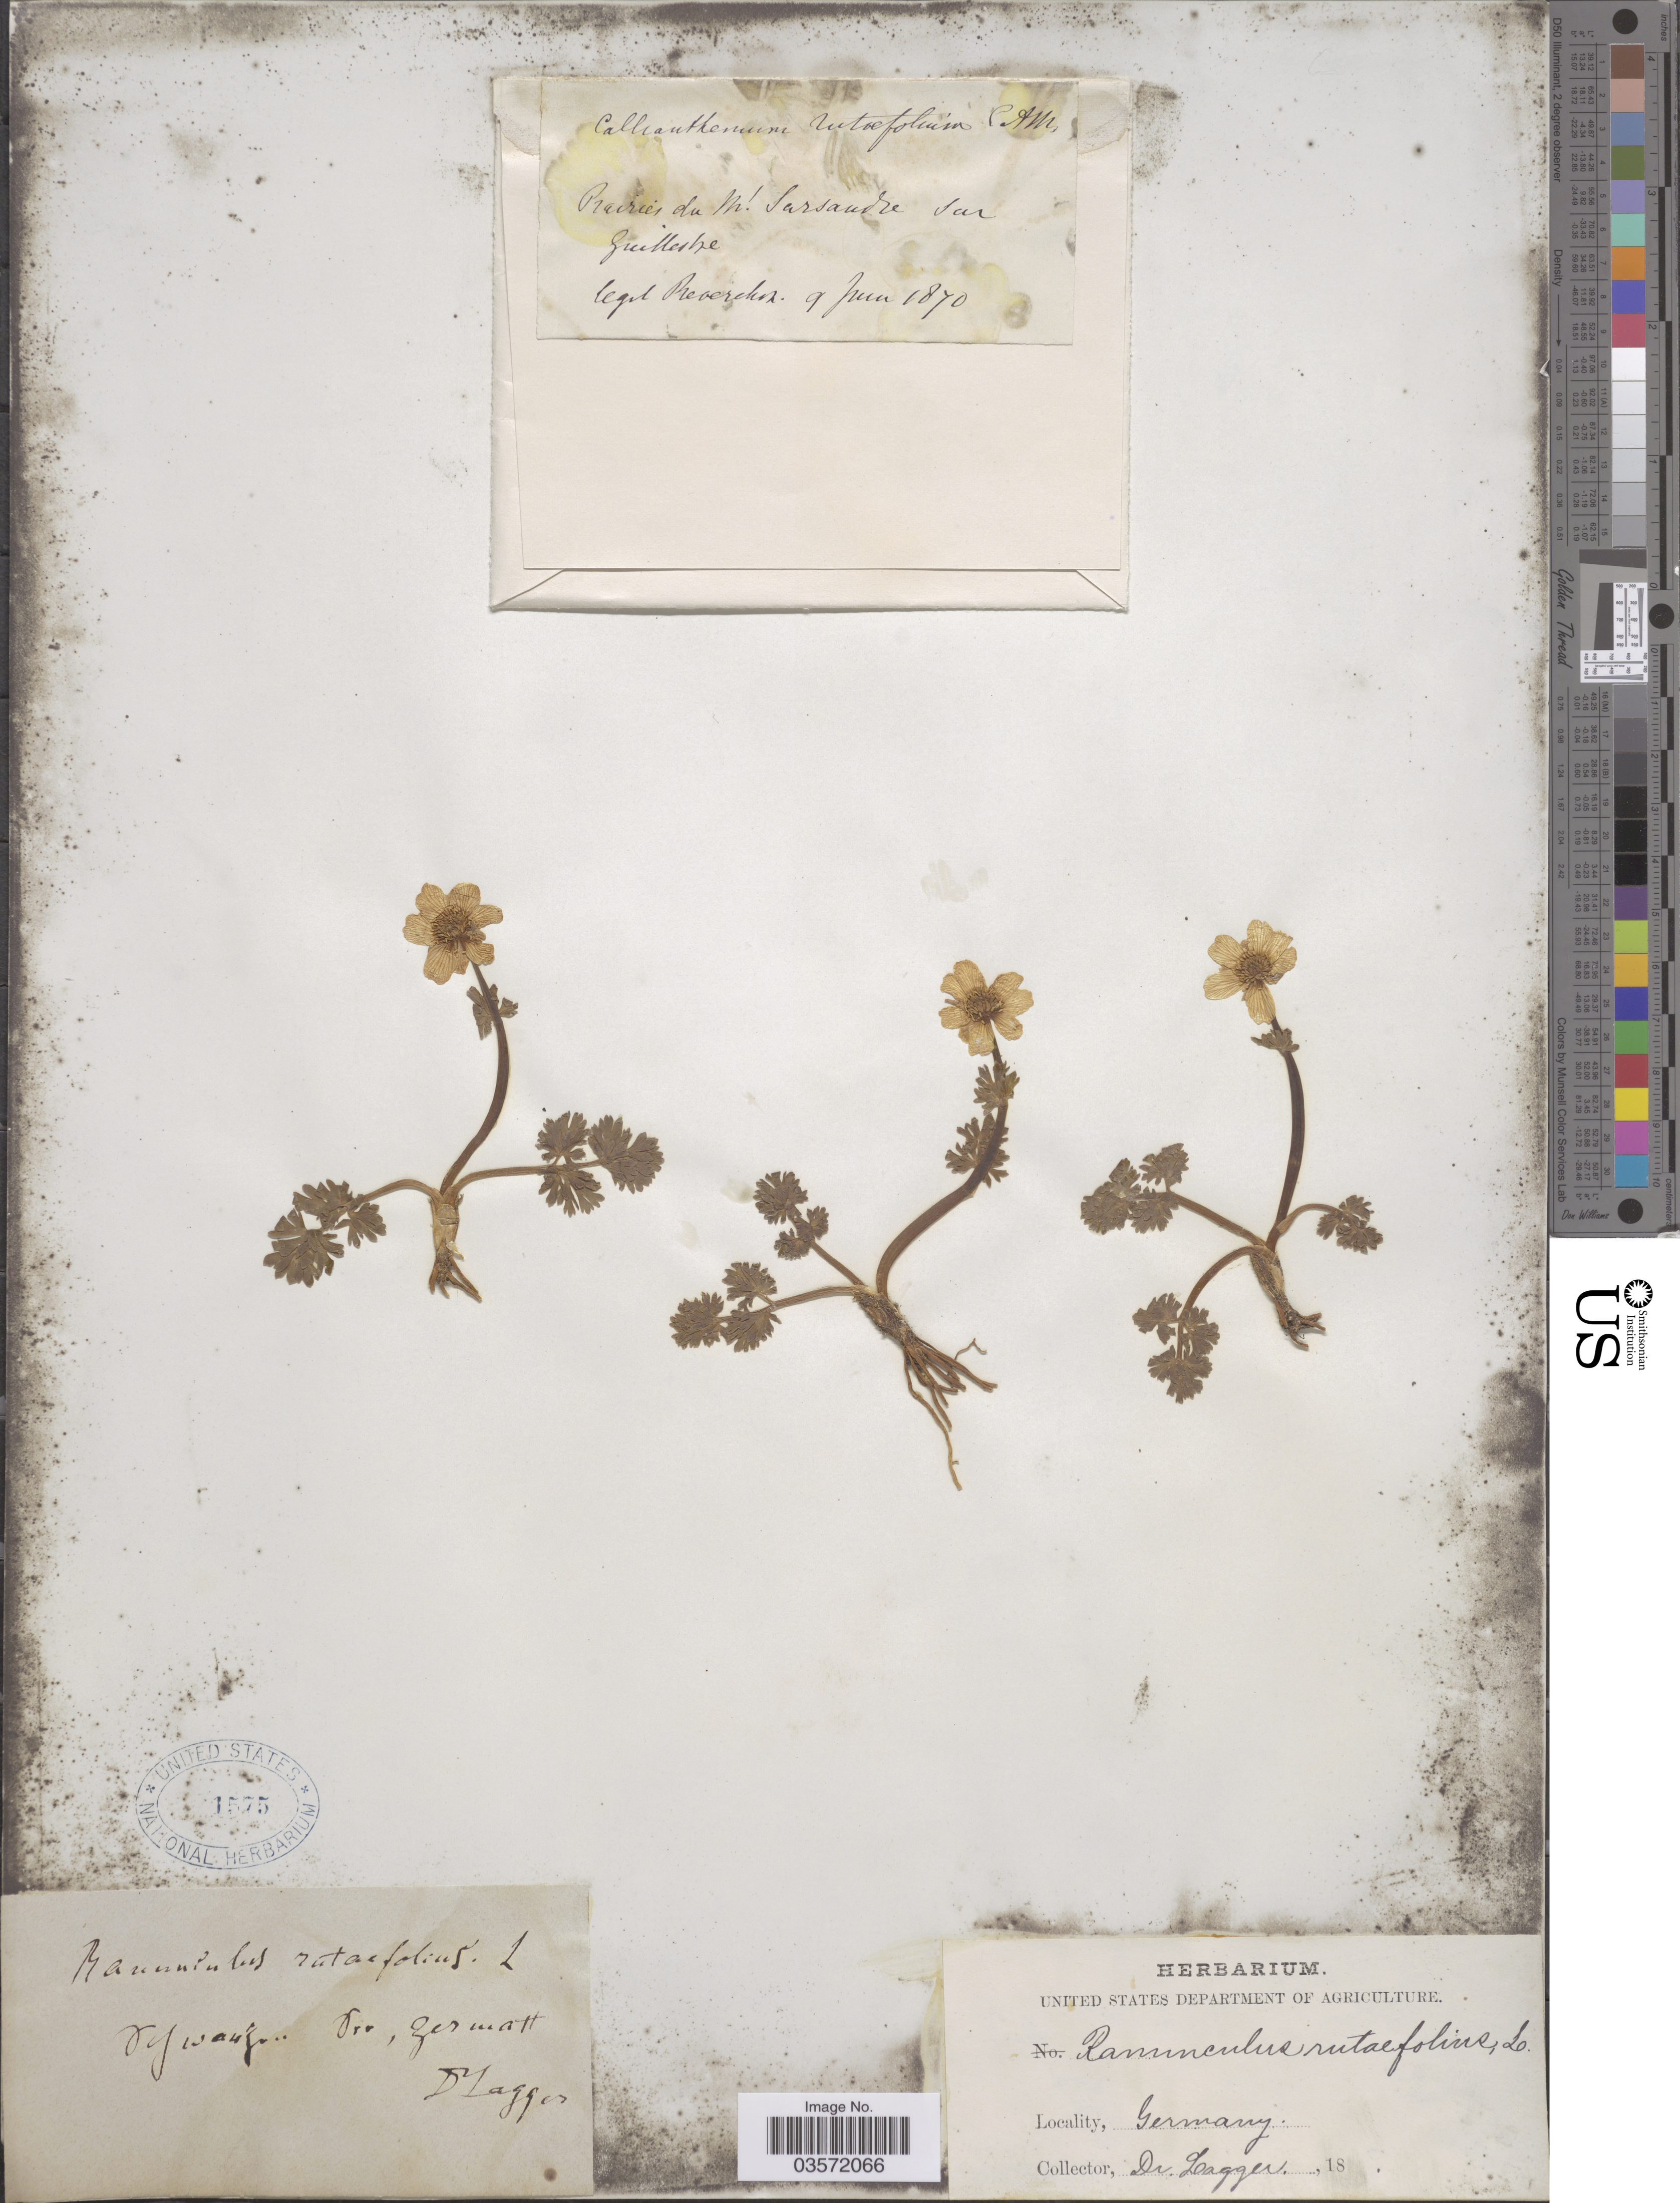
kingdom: Plantae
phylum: Tracheophyta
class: Magnoliopsida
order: Ranunculales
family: Ranunculaceae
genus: Ranunculus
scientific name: Ranunculus rutifolius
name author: L.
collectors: F. J. Lagger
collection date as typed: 18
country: Germany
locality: Rywauf Rrv [interpreted], Zermatt.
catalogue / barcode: US 1575-2